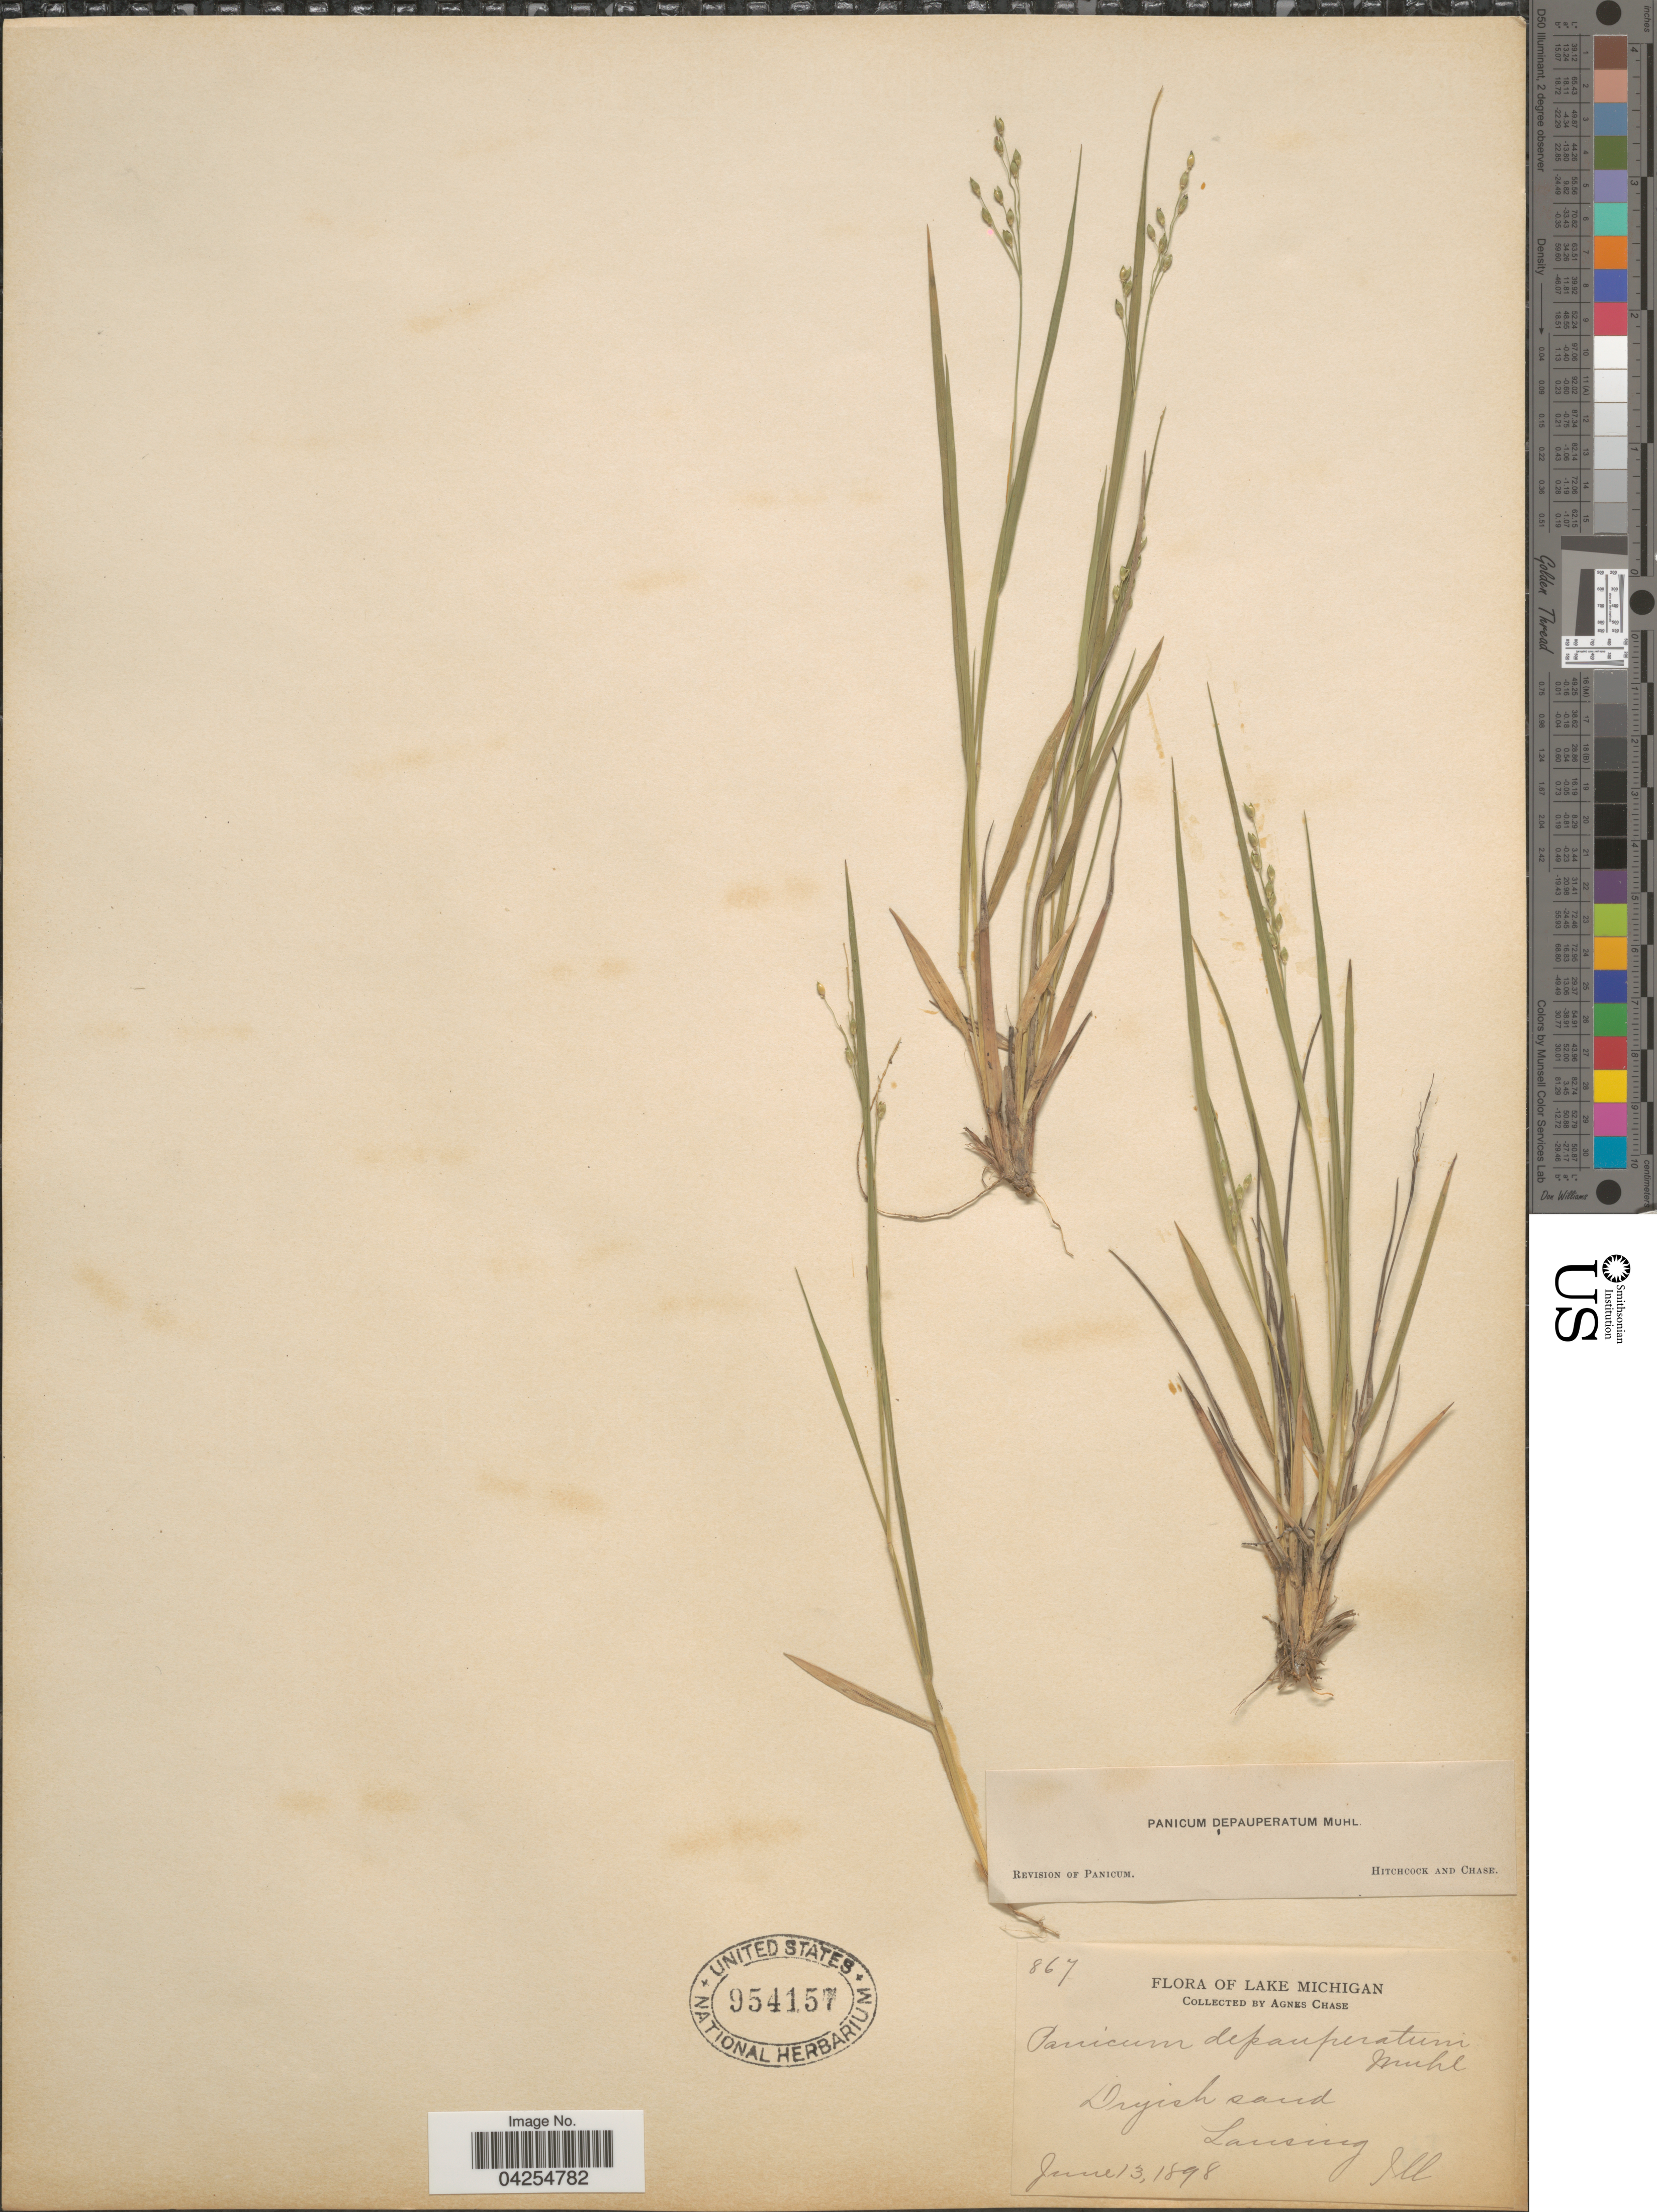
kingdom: Plantae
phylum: Tracheophyta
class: Liliopsida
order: Poales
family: Poaceae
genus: Dichanthelium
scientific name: Dichanthelium depauperatum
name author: (Muhl.) Gould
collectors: A. Chase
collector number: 867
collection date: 1898-06-13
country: United States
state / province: Illinois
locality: Lake Michigan. Lansing.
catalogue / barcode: US 954157